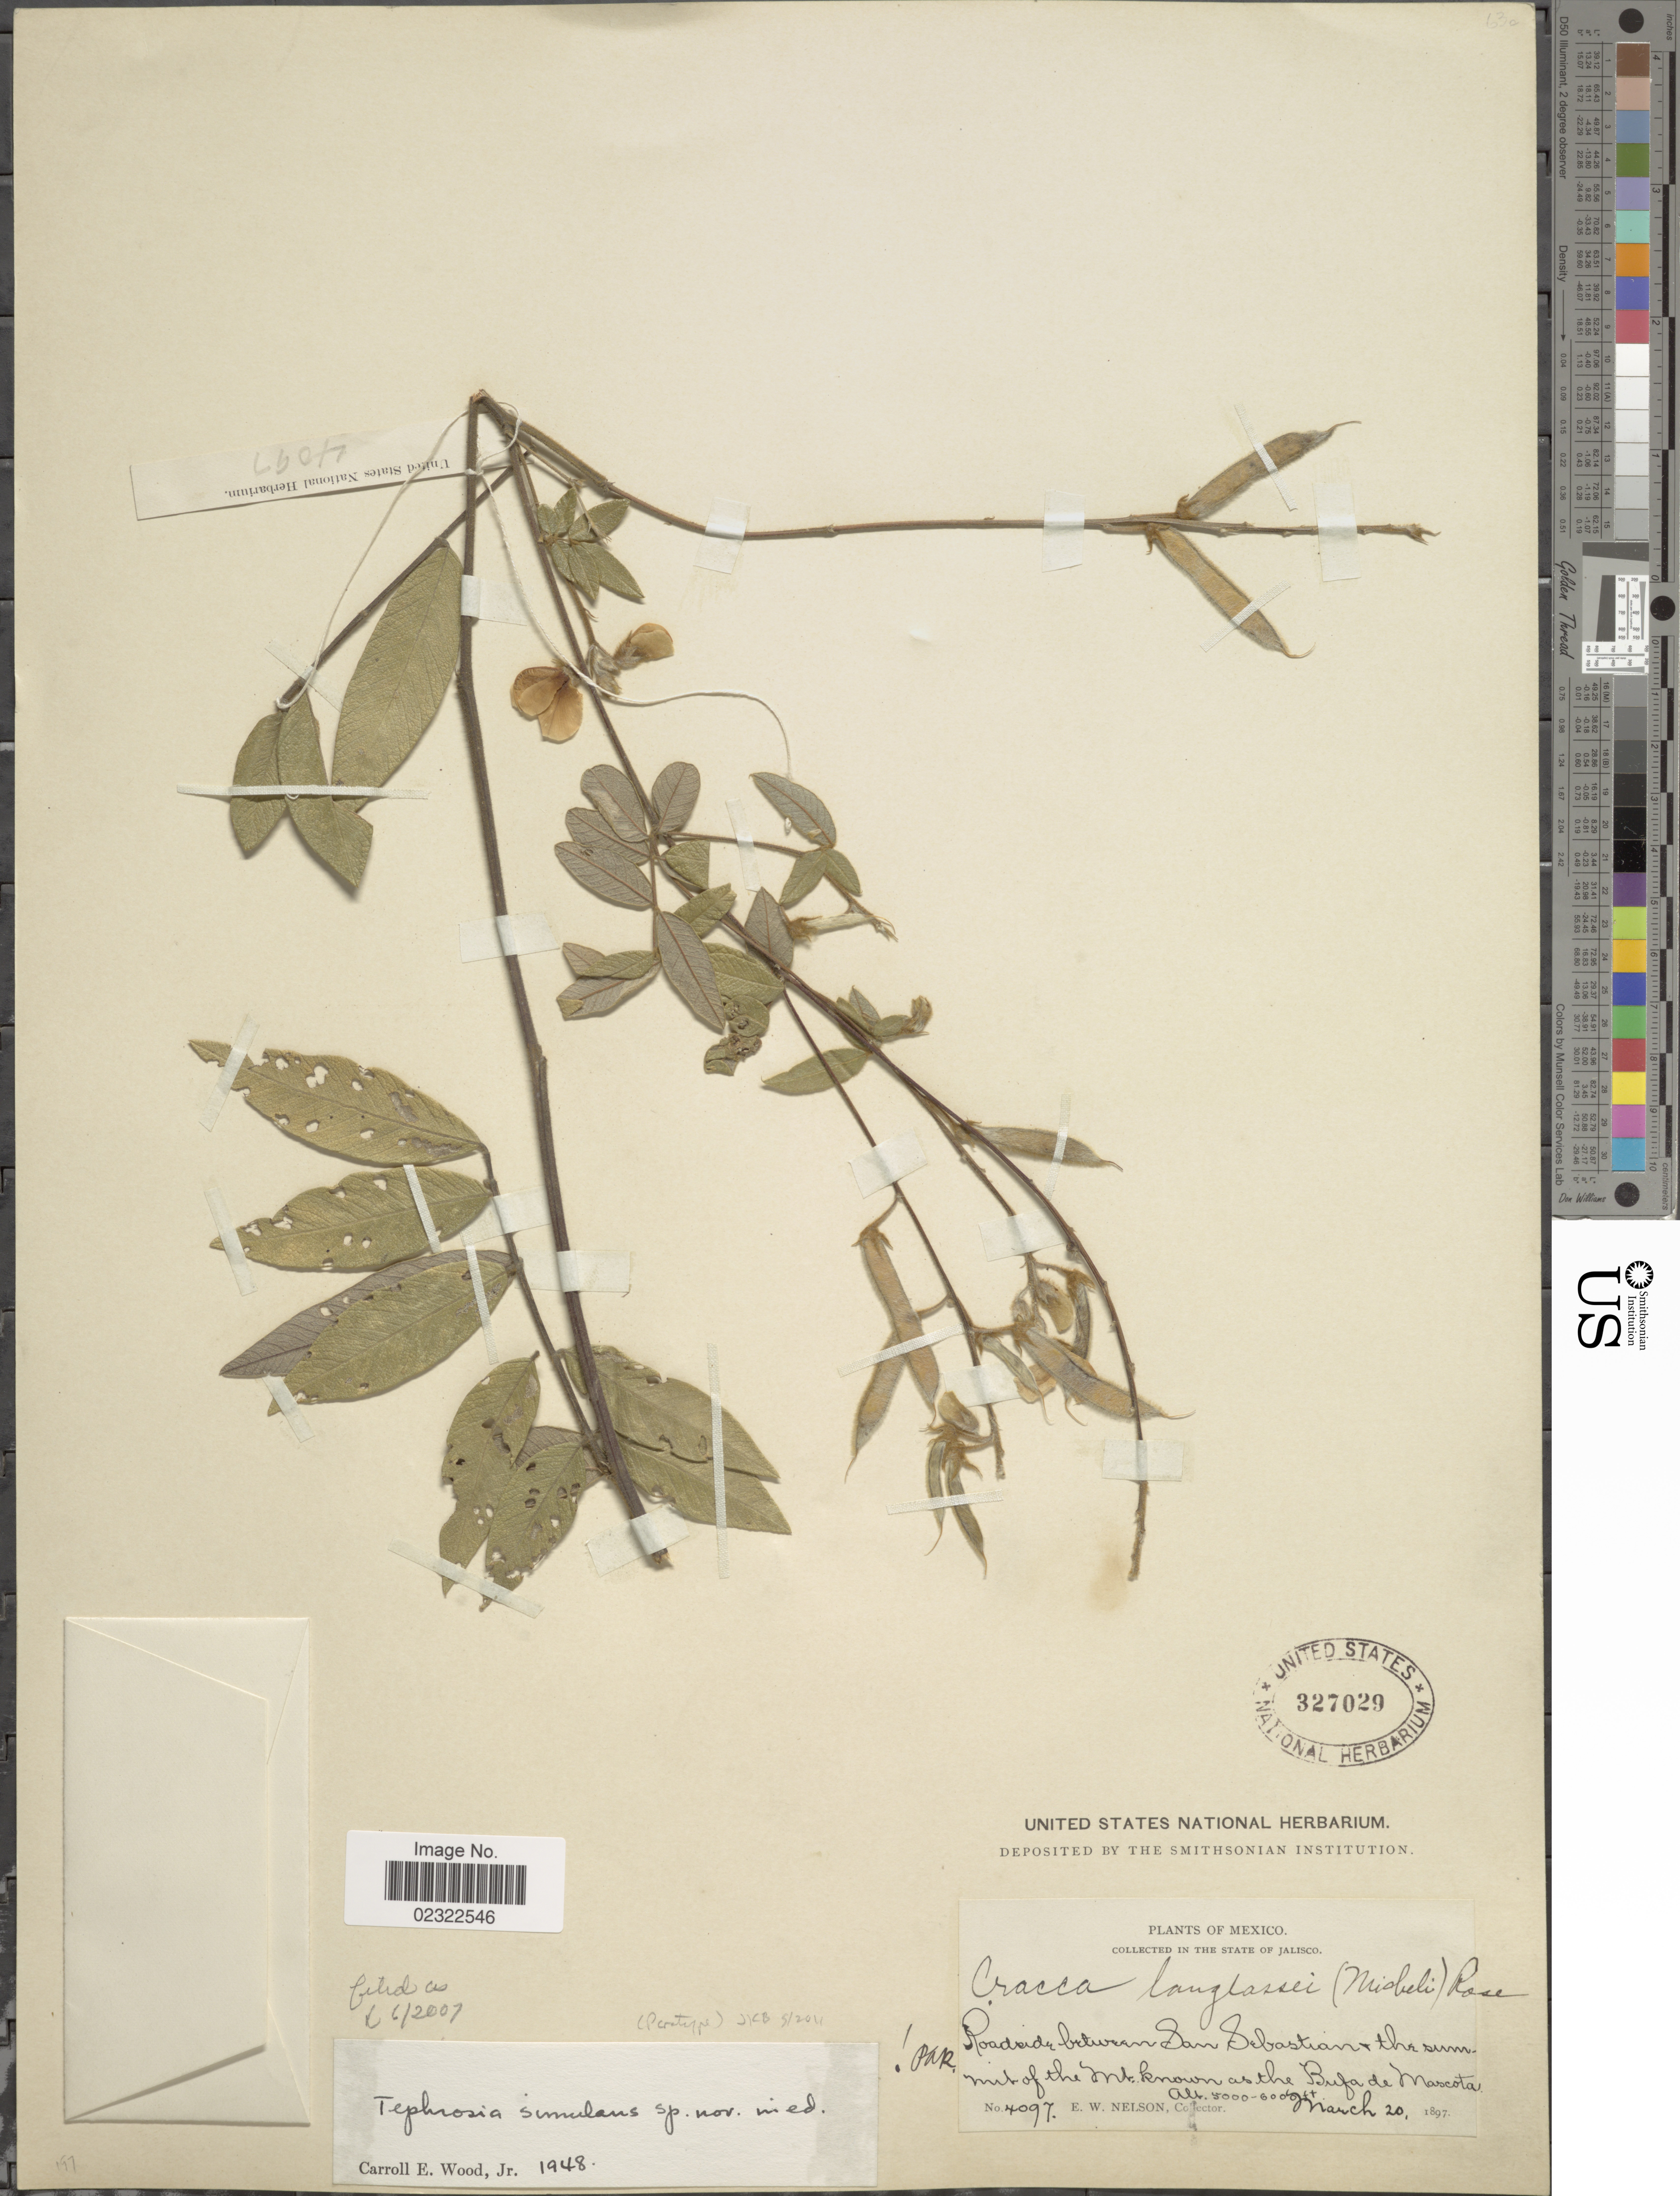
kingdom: Plantae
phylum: Tracheophyta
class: Magnoliopsida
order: Fabales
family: Fabaceae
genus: Tephrosia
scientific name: Tephrosia simulans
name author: C.E. Wood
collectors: E. W. Nelson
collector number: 4097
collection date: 1897-03-20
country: Mexico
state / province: Jalisco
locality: Mexico, State of Jalisco, Roadside between San Sebastian and the summit of the Mt. known as the Bufa de Mascota.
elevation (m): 1524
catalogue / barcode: US 327029